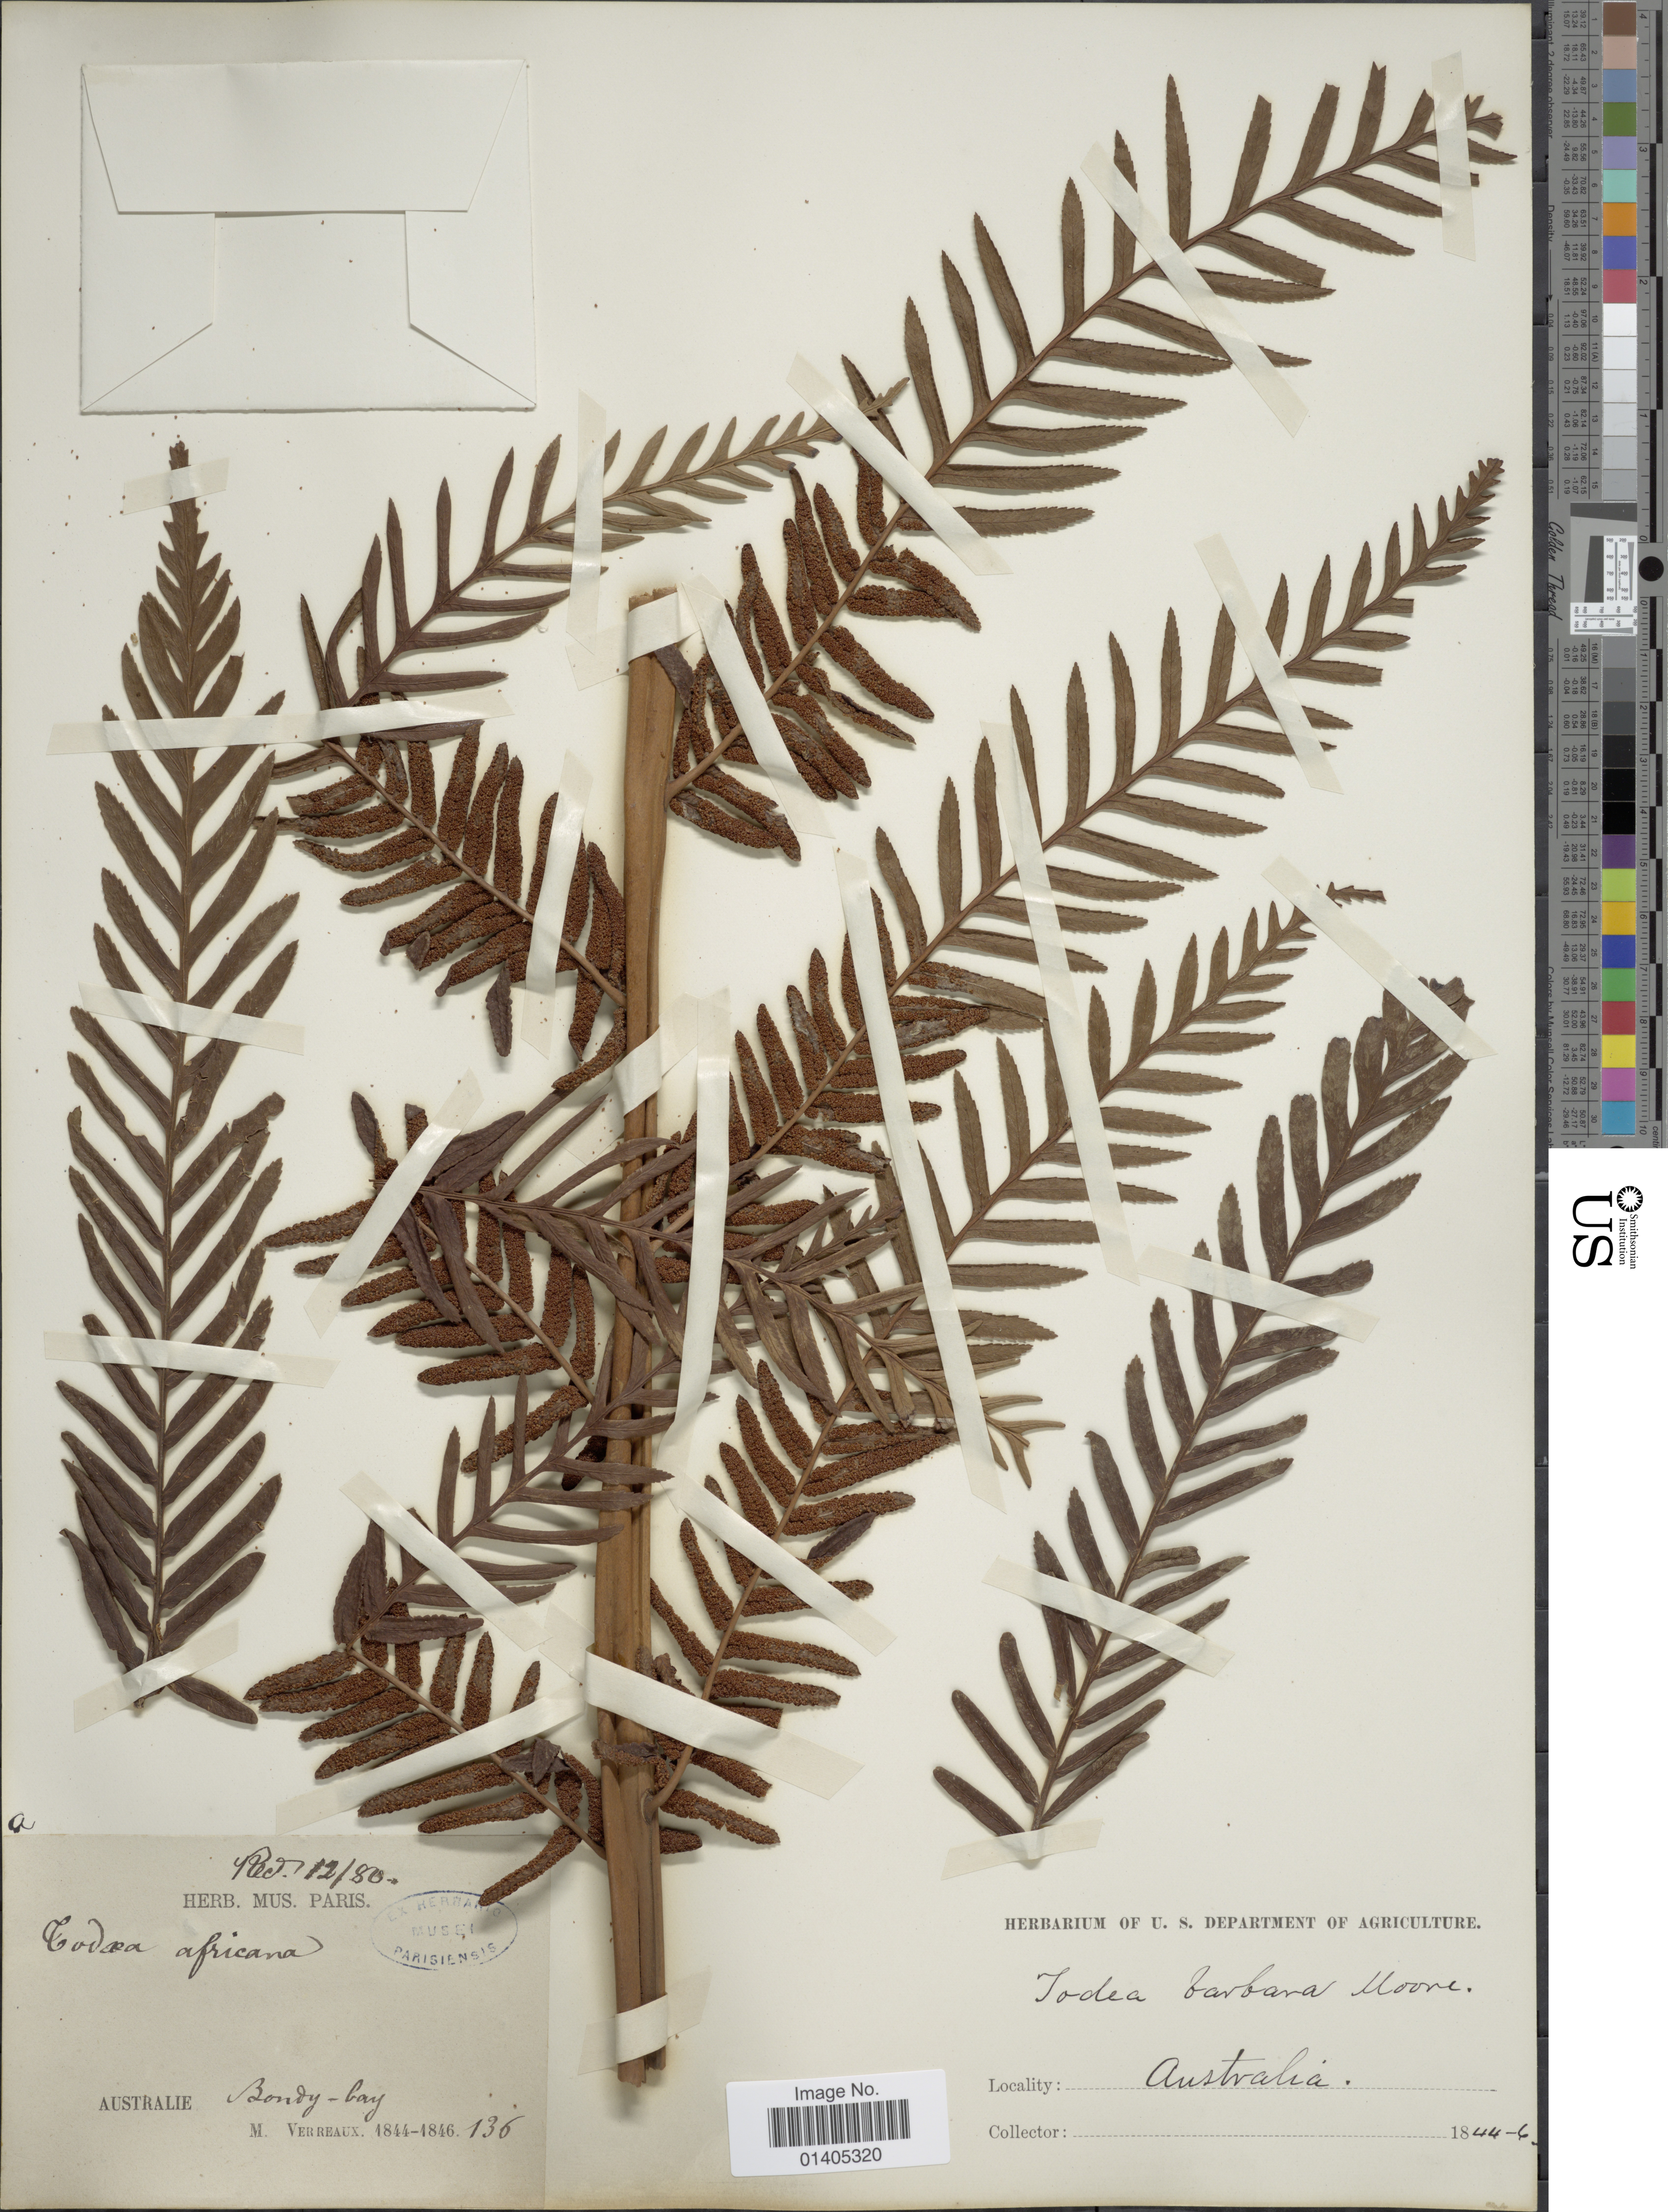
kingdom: Plantae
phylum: Tracheophyta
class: Polypodiopsida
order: Osmundales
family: Osmundaceae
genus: Todea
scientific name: Todea barbara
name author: T. Moore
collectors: M. Verreaux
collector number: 136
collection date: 1844/1846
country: Australia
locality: Bondy-bay [Bondi Bay]